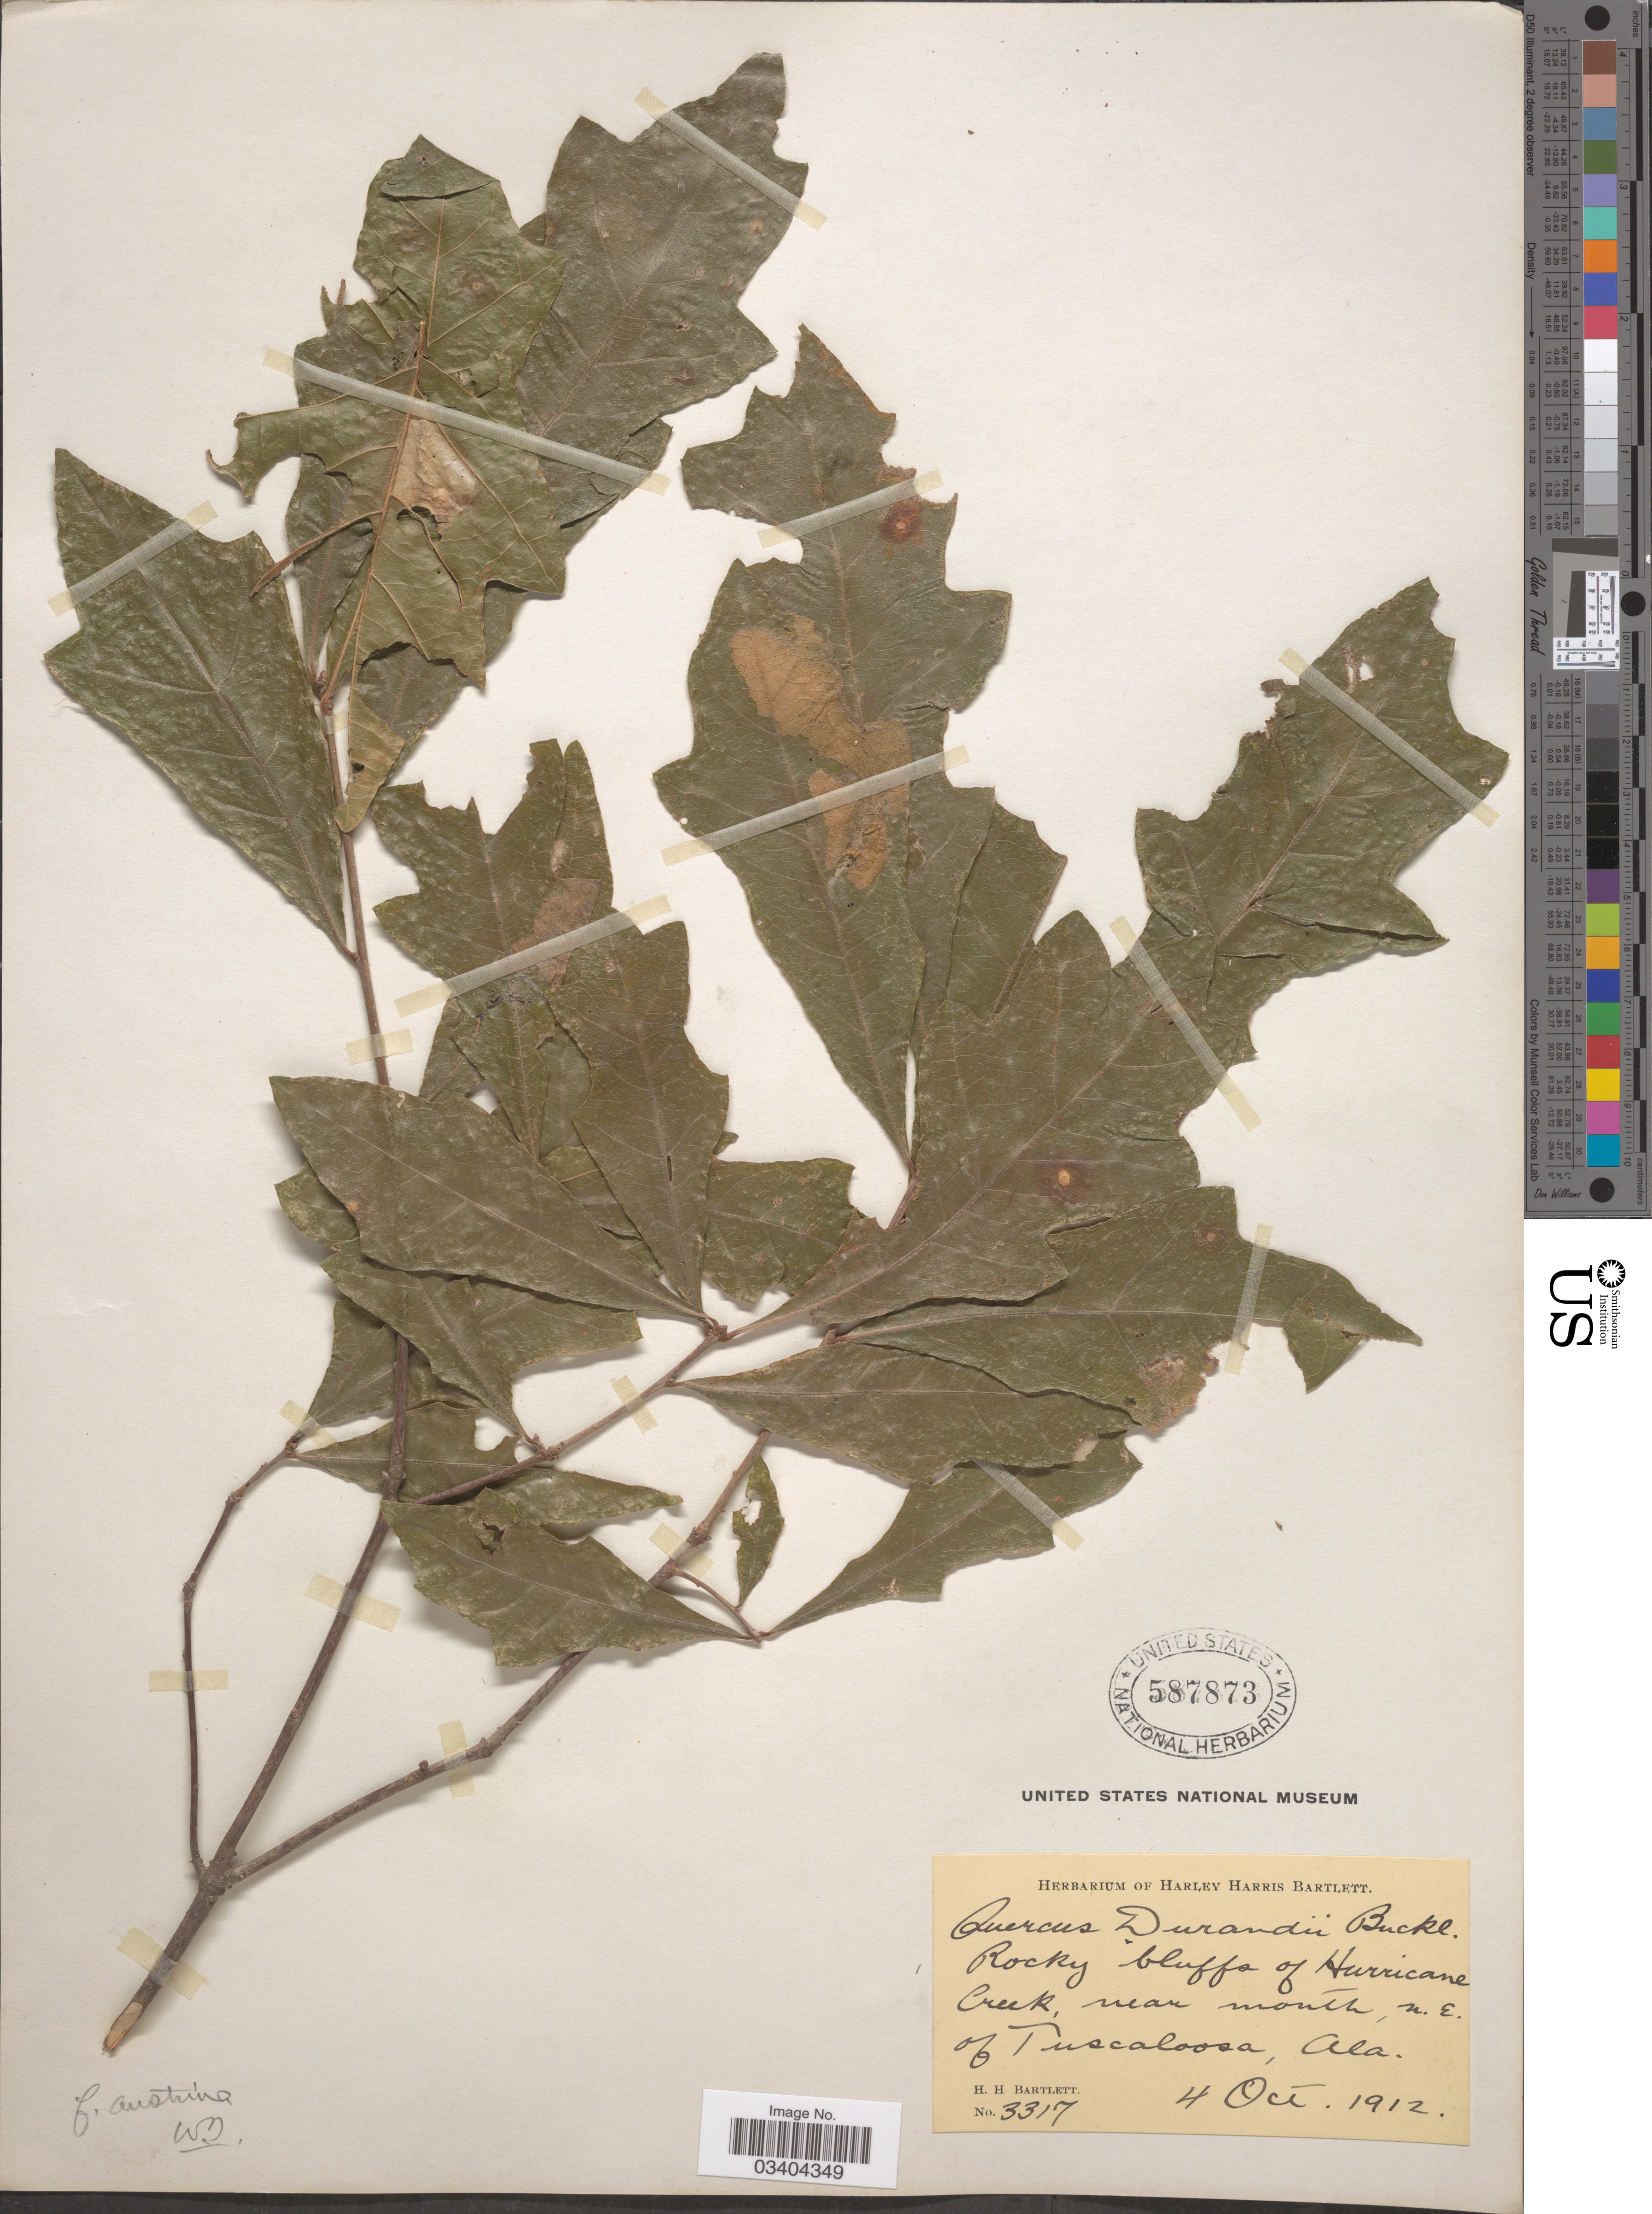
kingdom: Plantae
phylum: Tracheophyta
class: Magnoliopsida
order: Fagales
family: Fagaceae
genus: Quercus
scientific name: Quercus durandii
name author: Buckley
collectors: H. H. Bartlett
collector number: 3317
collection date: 1912-10-04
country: United States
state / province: Alabama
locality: Rocky bluffs of Hurricane Creek, near mouth, n.e. of Tusacloosa.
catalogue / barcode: US 587873